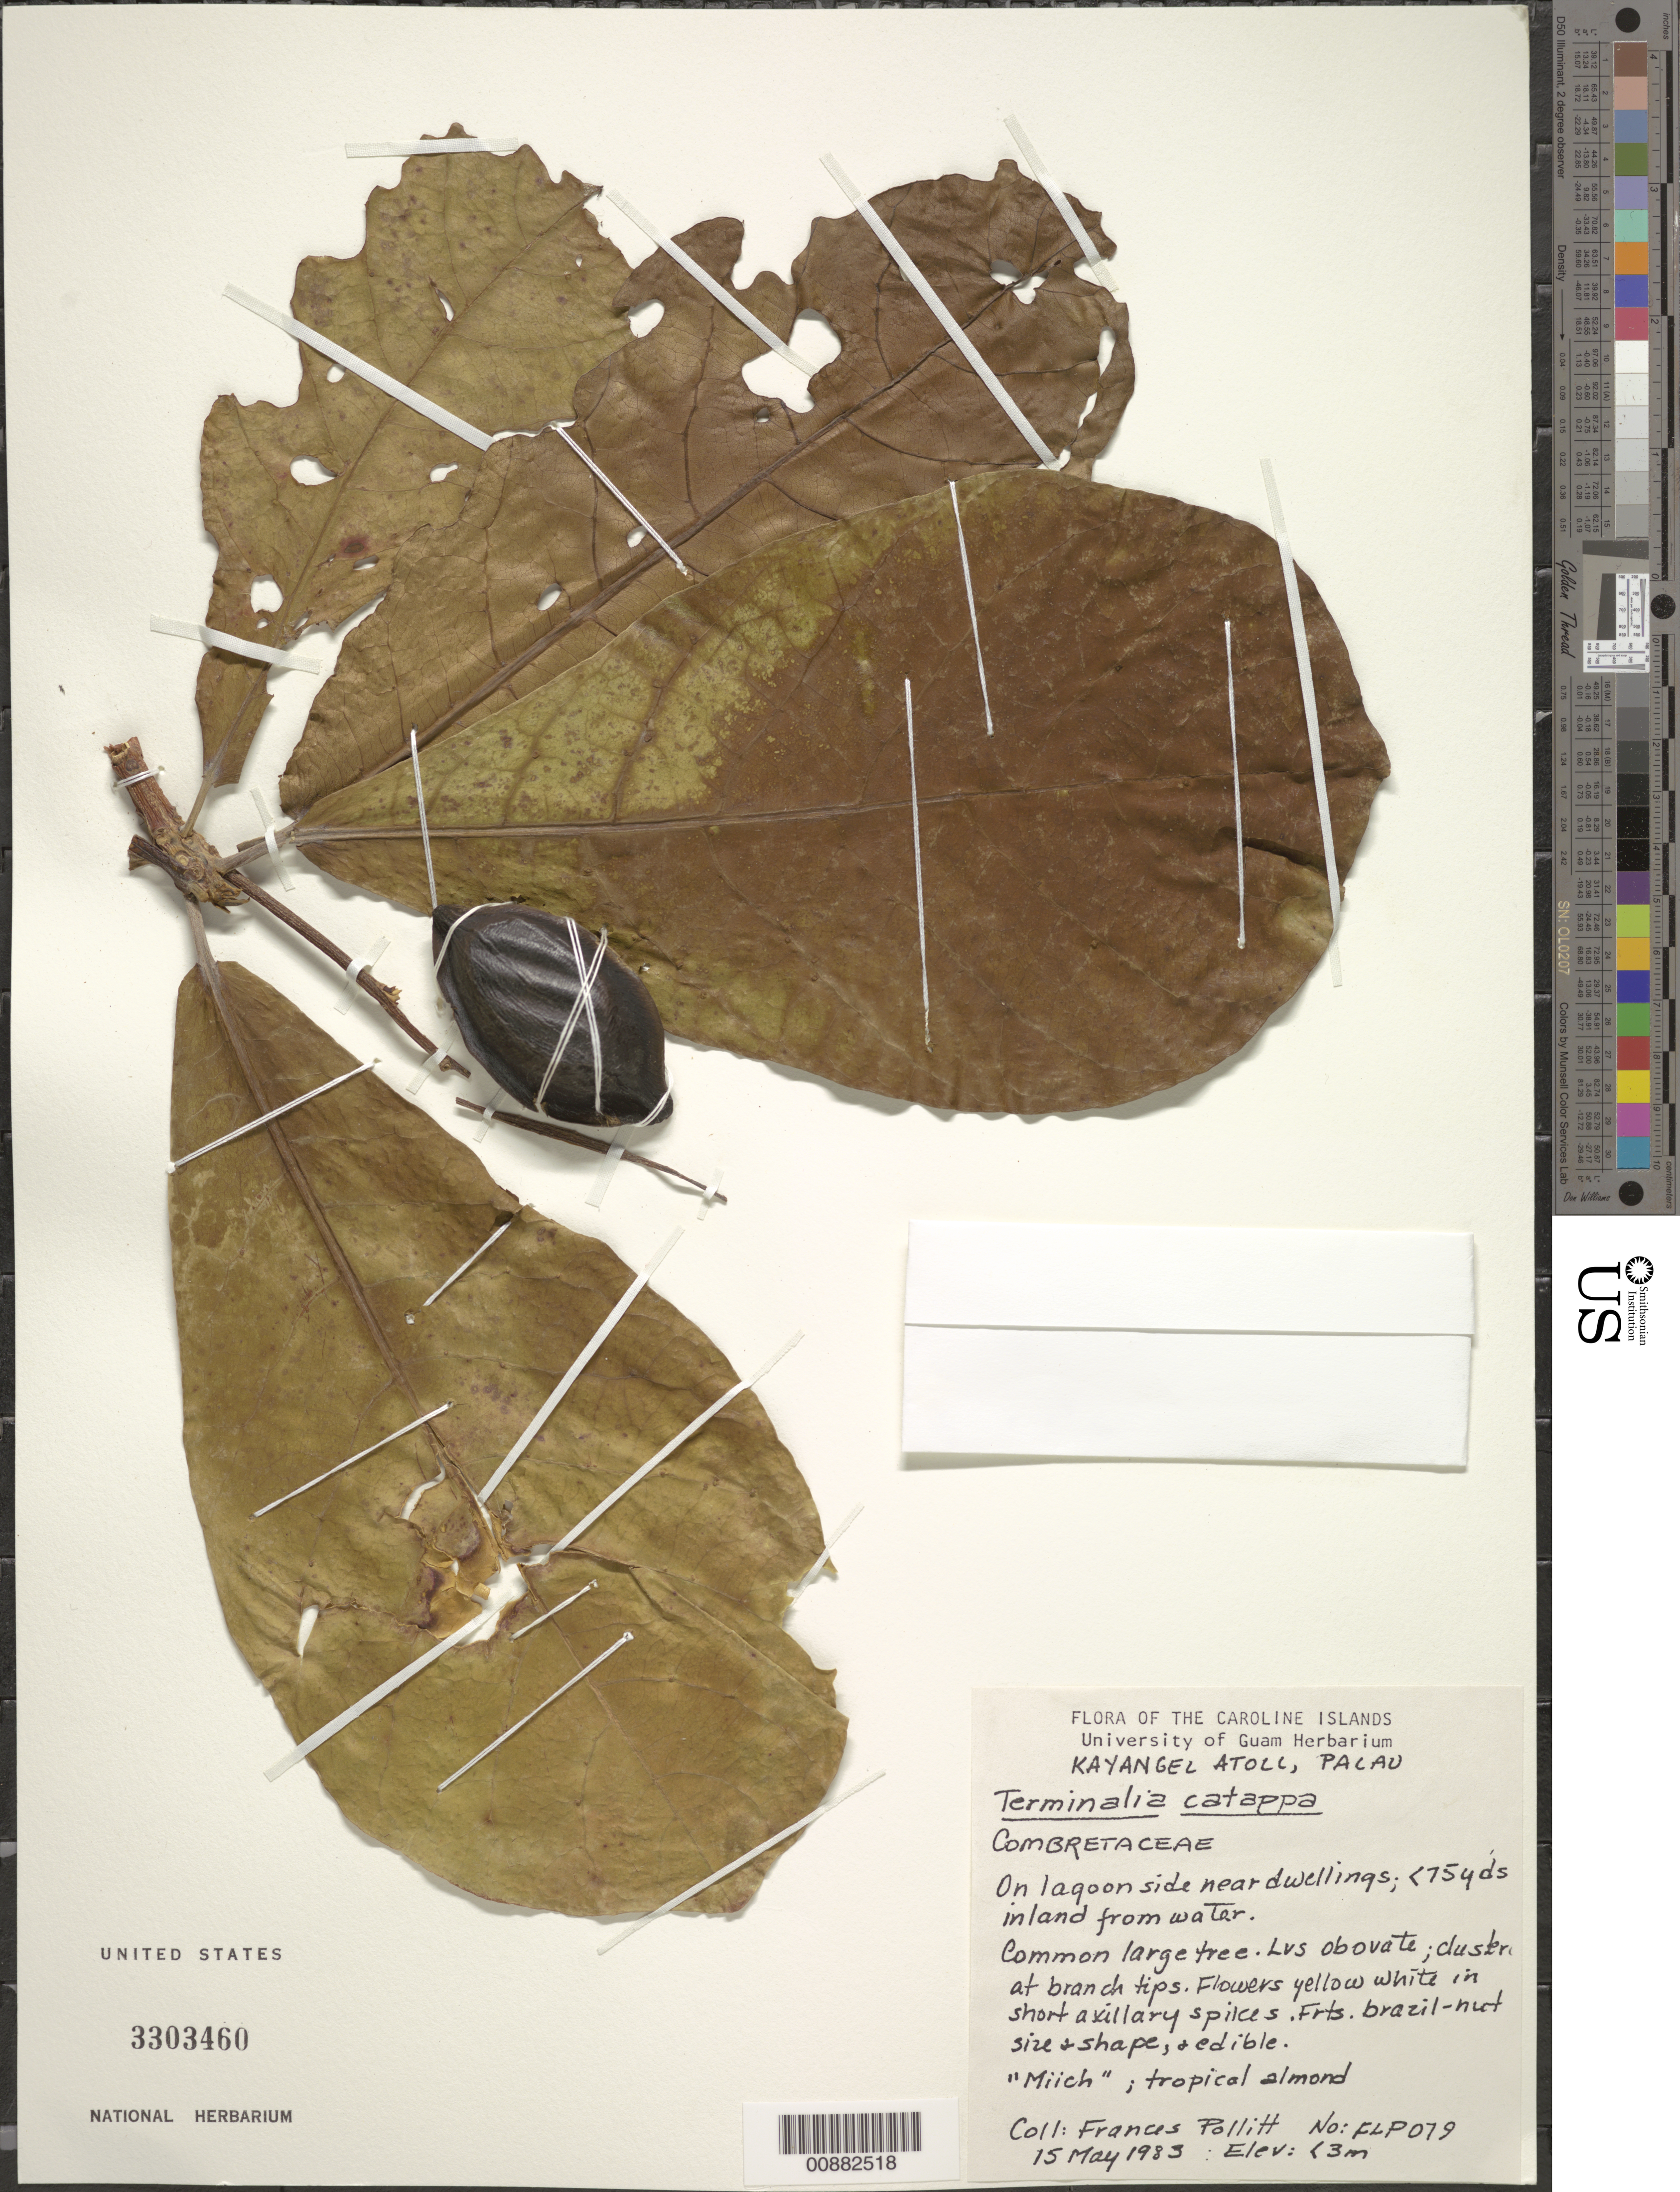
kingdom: Plantae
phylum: Tracheophyta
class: Magnoliopsida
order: Myrtales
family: Combretaceae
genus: Terminalia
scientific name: Terminalia catappa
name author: L.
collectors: F. Pollitt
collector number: FLP 079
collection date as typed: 15 May 1983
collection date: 1983-05-15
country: Palau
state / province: Kayangel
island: Ngcheangel [Kayangel] Atoll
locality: Kayangel Atoll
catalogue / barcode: US 3303460